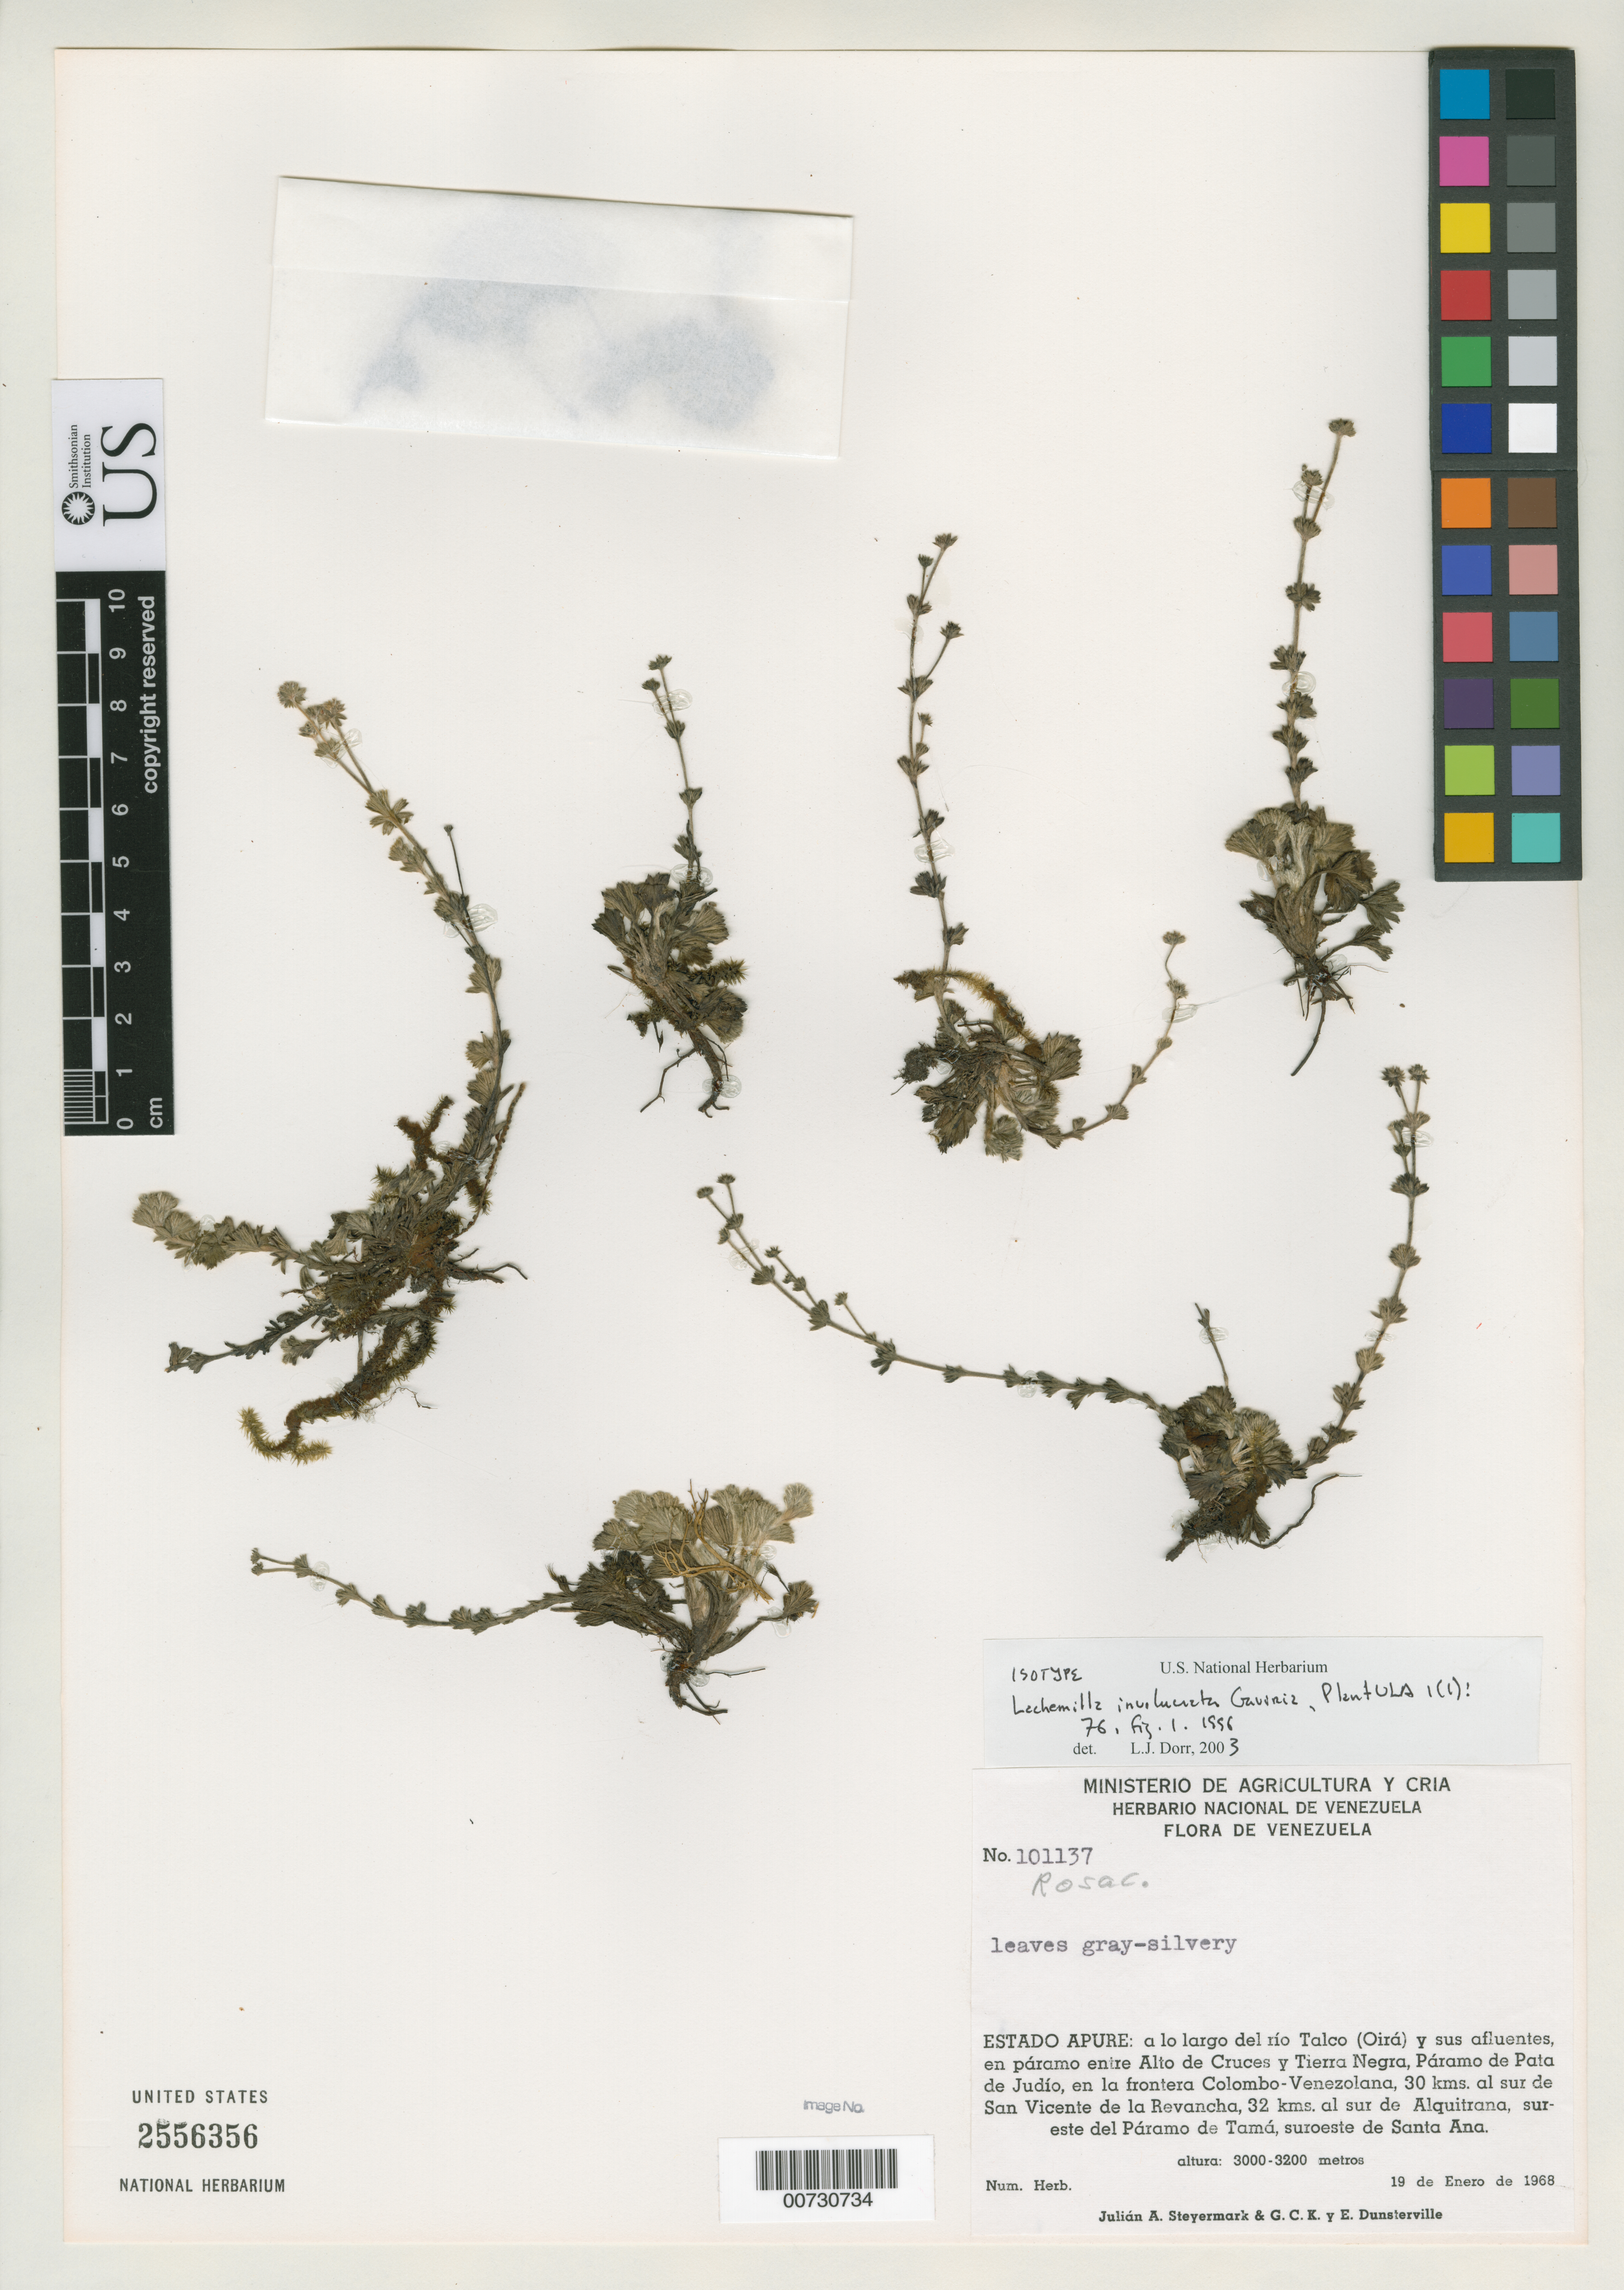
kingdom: Plantae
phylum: Tracheophyta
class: Magnoliopsida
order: Rosales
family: Rosaceae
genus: Lachemilla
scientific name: Lachemilla involucrata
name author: Gaviria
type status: Isotype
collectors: J. Steyermark, G. C. K. Dunsterville & E. Dunsterville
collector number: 101137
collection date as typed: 19 Jan 1968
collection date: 1968-01-19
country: Venezuela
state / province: Apure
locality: Largo del río Talco y sus afluentes, en páramo entre Alto de Cruces y Tierra Negra, Páramode Pata de Judío, en la frontera Colombo-Venezolana, 30 kms. Al S de San Vicente de la Revancha, 32 kms al S de Alquitrana, SE del Páramo de Tamá, SE de Santa Ana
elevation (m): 3000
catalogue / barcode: US 2556356